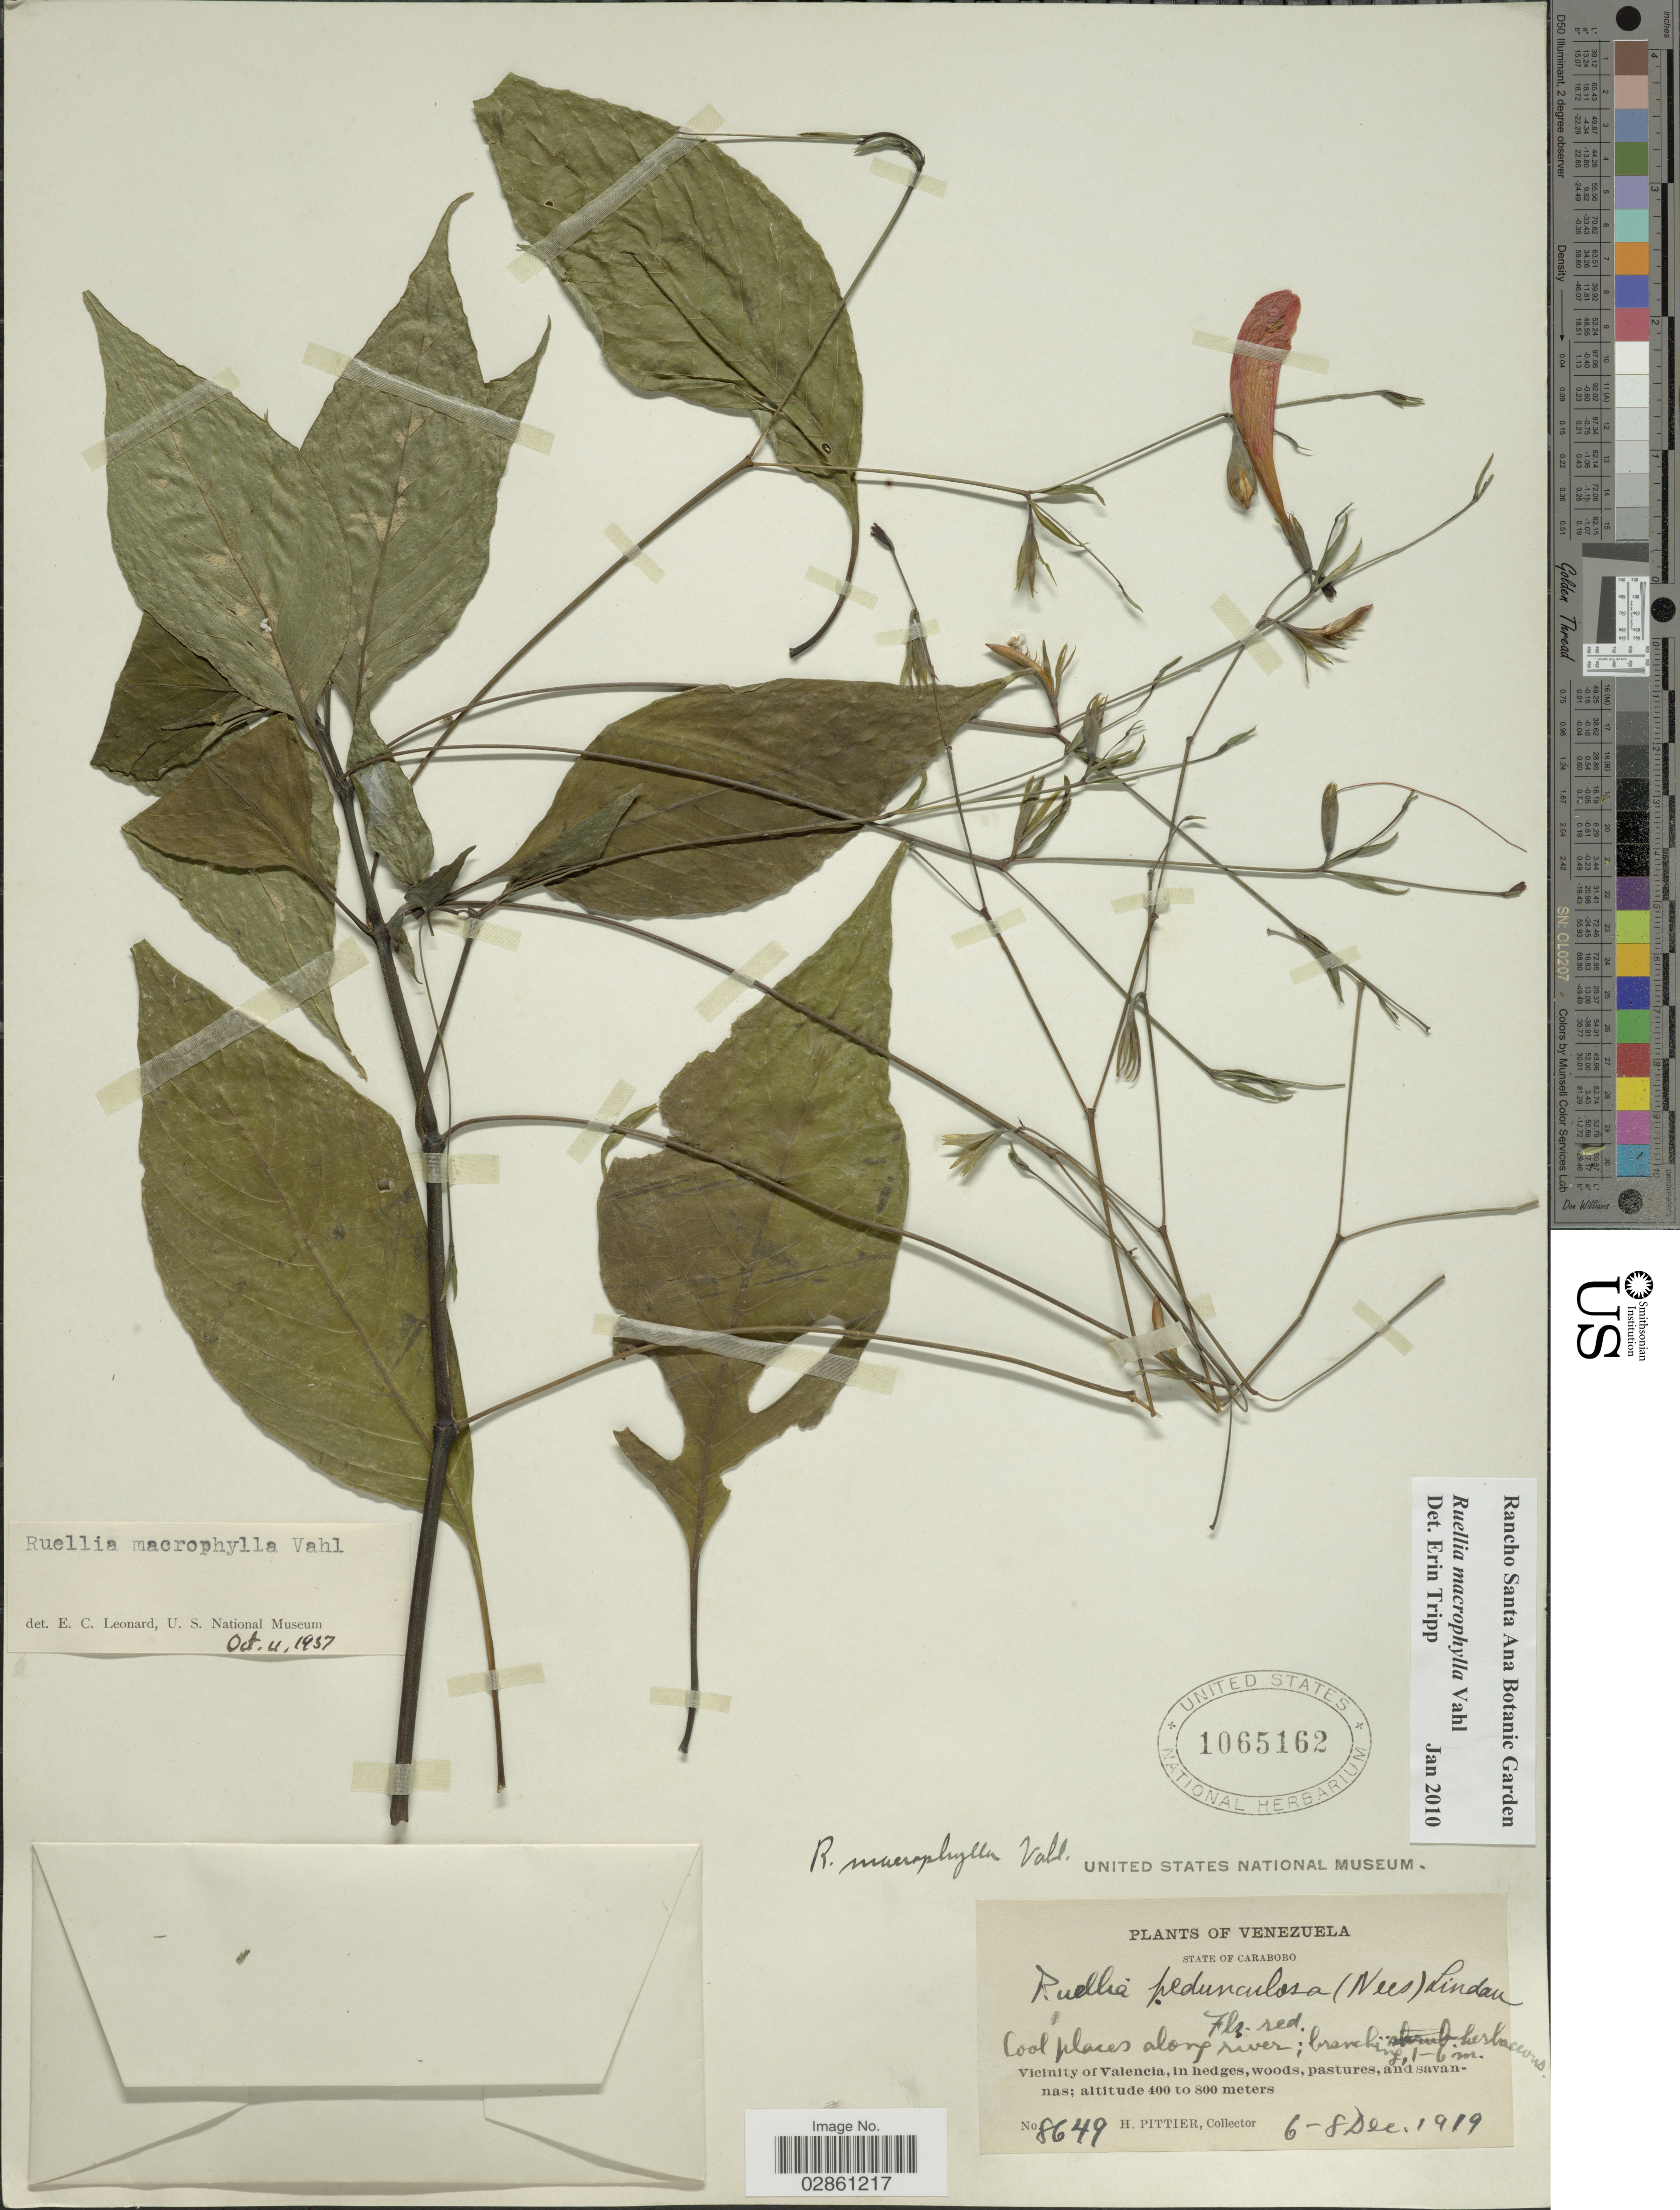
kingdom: Plantae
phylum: Tracheophyta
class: Magnoliopsida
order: Lamiales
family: Acanthaceae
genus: Ruellia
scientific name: Ruellia macrophylla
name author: Vahl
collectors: H. F. Pittier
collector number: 8649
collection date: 1919-12-06/1919-12-08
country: Venezuela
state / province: Carabobo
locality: Vicinity of Valencia.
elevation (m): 400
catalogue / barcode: US 1065162